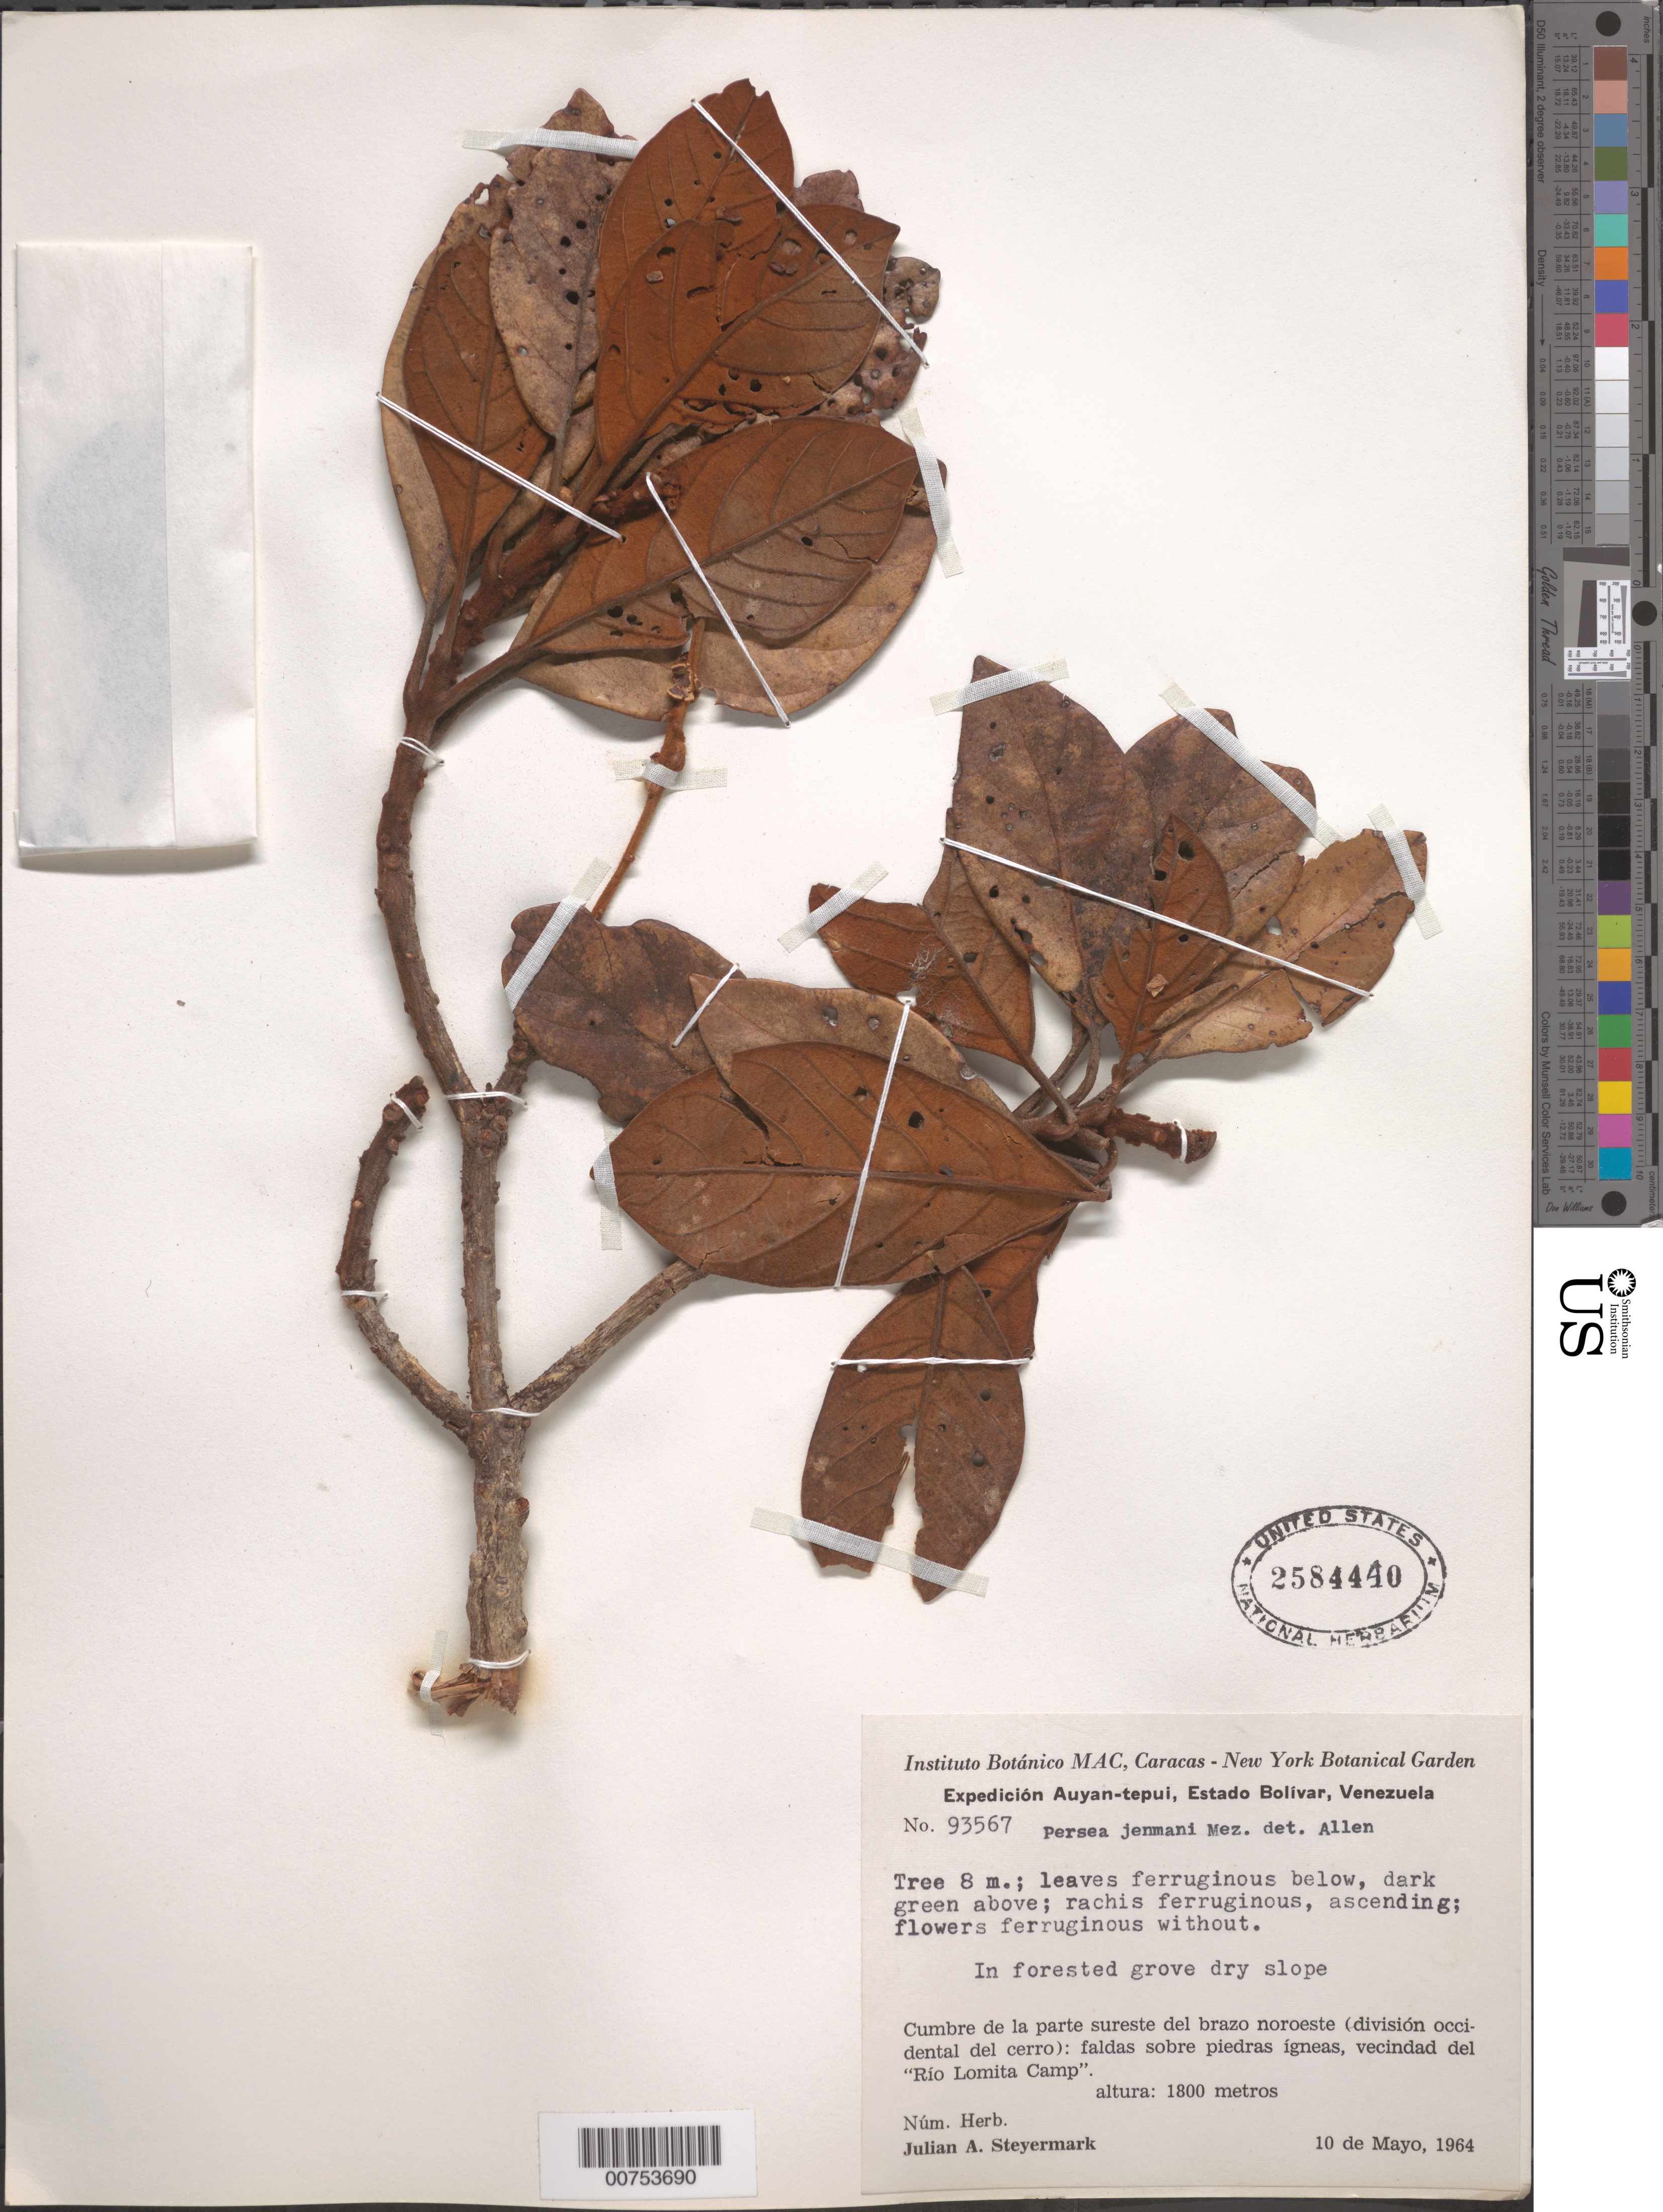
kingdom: Plantae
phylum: Tracheophyta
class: Magnoliopsida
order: Laurales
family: Lauraceae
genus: Persea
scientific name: Persea jenmanii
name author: Mez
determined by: Allen, --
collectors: J. Steyermark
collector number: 93567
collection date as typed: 10-May-64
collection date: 1964-05-10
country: Venezuela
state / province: Bolívar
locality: Auyan-tepuí, vic. Río Lomita Camp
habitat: Forested grove, dry slope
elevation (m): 1800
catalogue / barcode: US 2584440